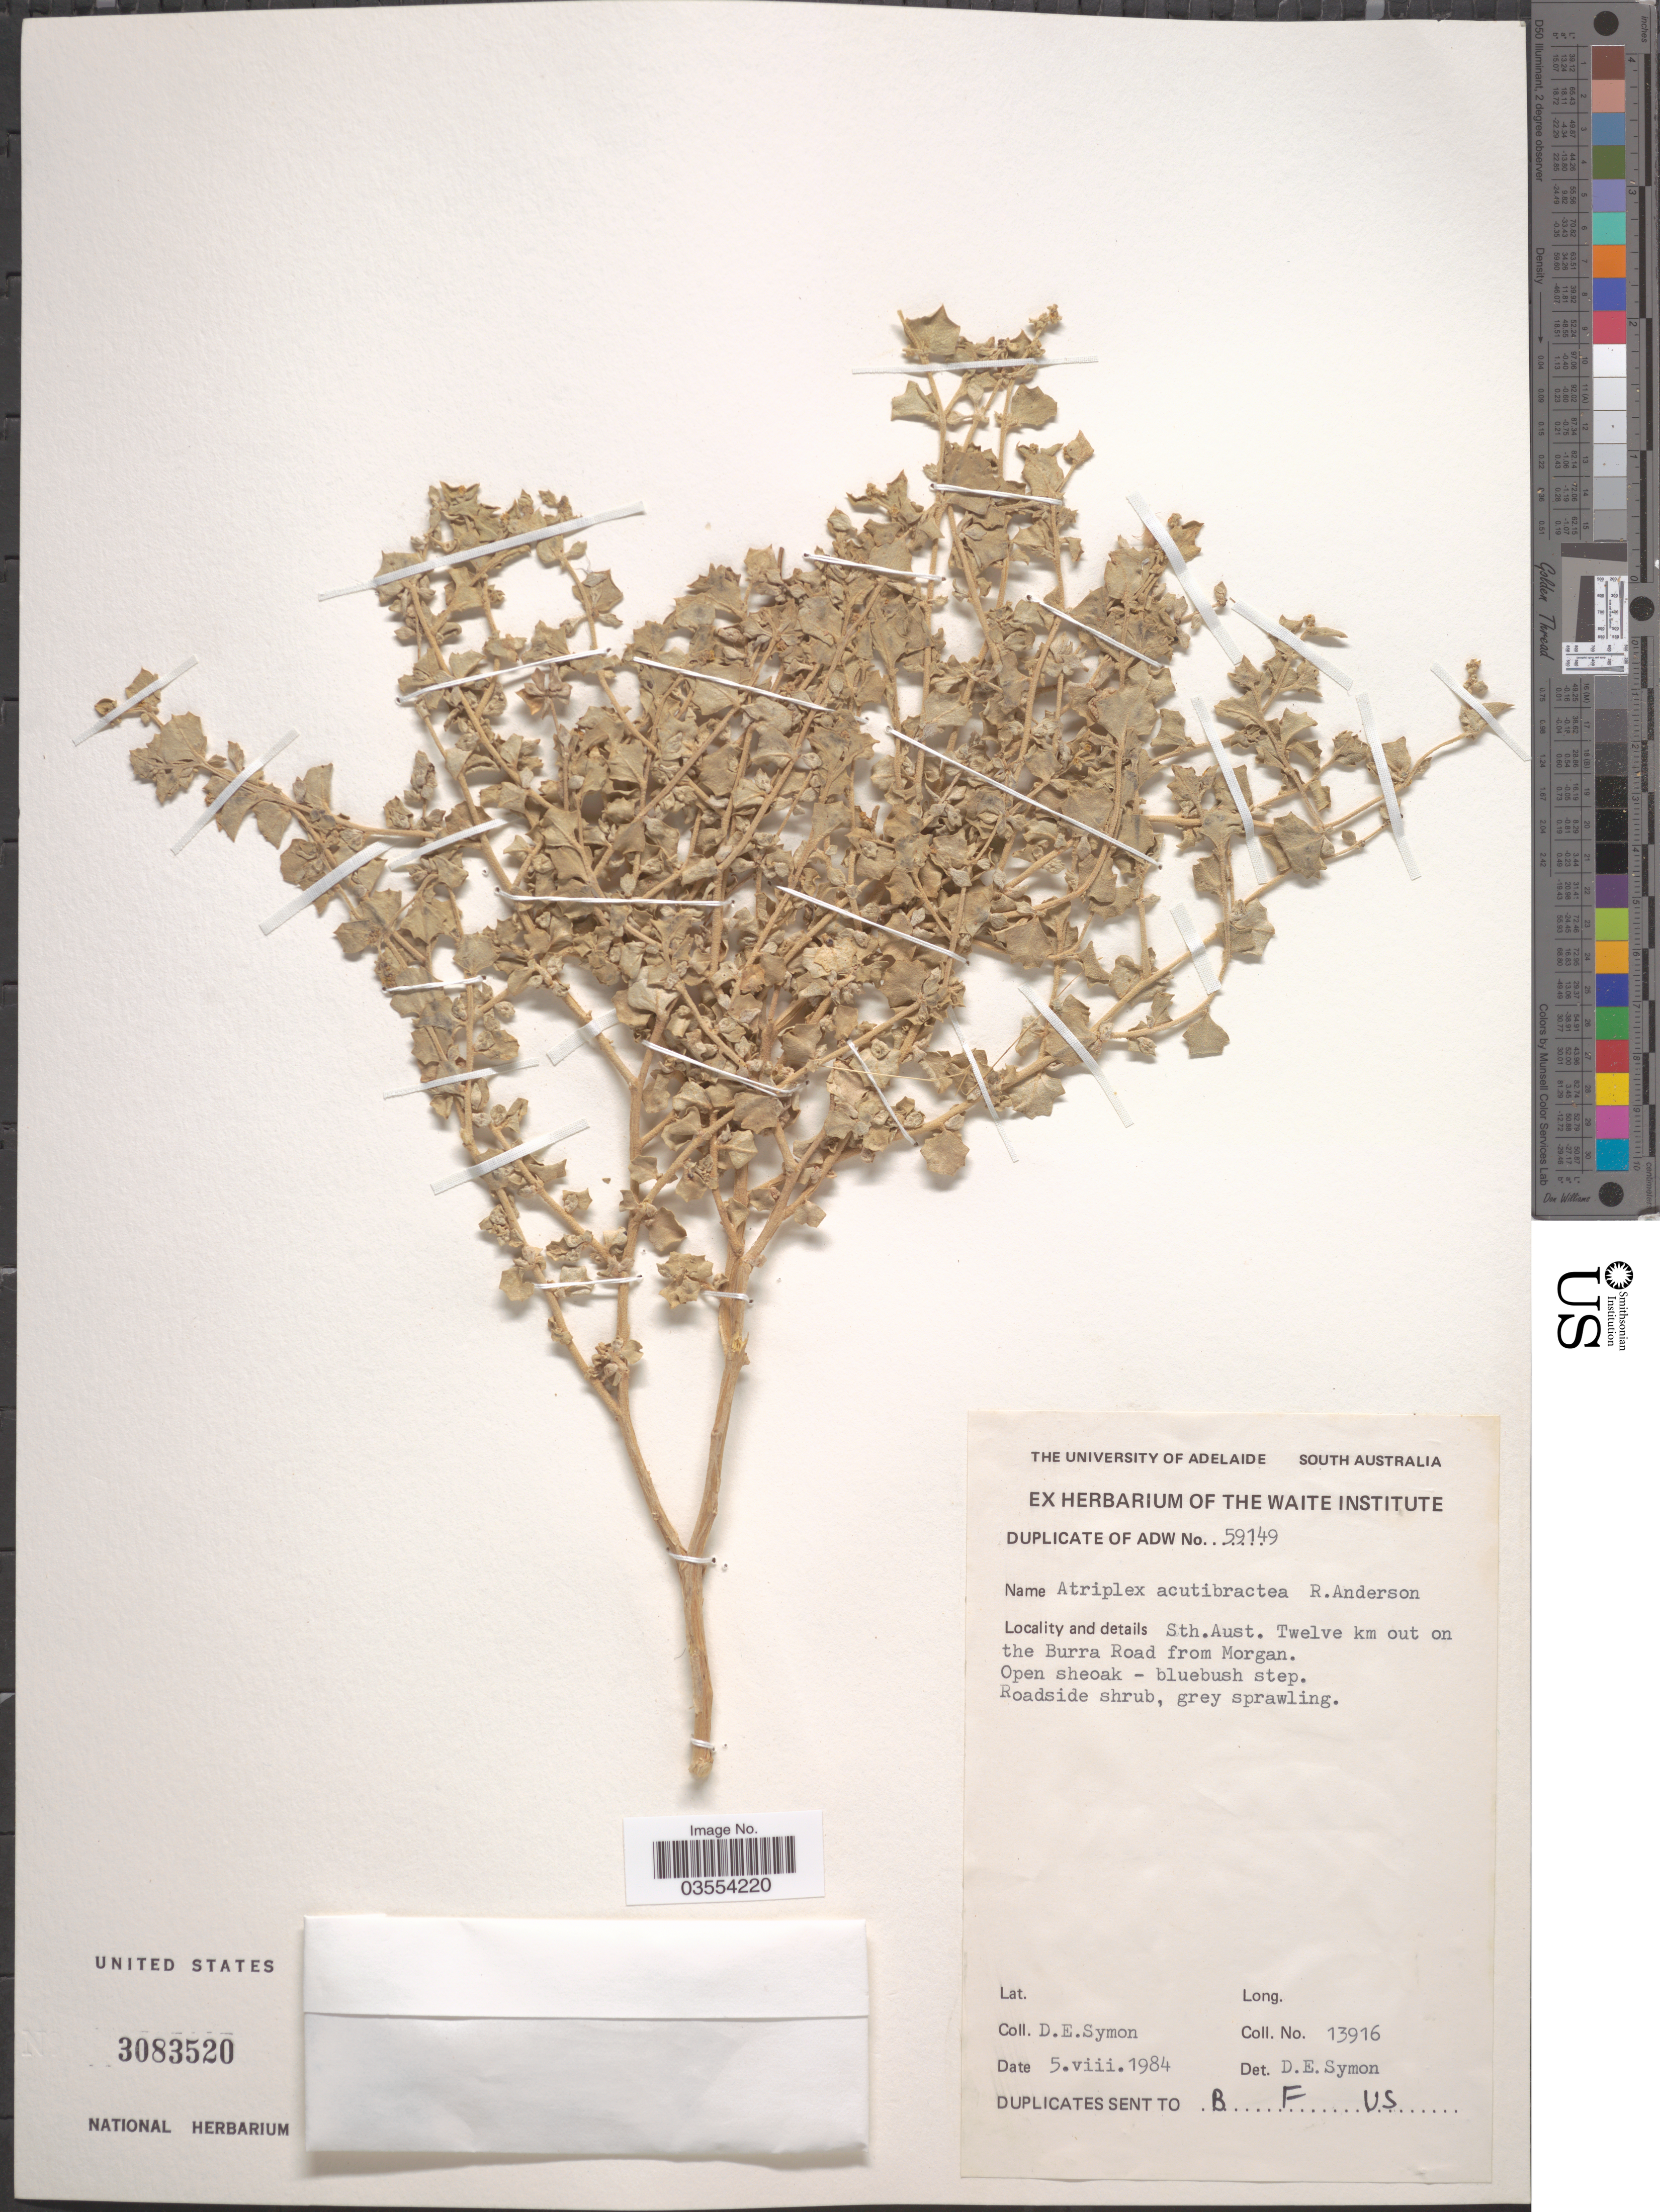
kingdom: Plantae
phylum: Tracheophyta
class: Magnoliopsida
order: Caryophyllales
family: Amaranthaceae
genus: Atriplex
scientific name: Atriplex acutibractea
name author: Anderson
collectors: D. Symon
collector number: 13916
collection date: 1984-08-05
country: Australia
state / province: South Australia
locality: Twelve km out on the Burra Road from Morgan.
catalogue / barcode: US 3083520